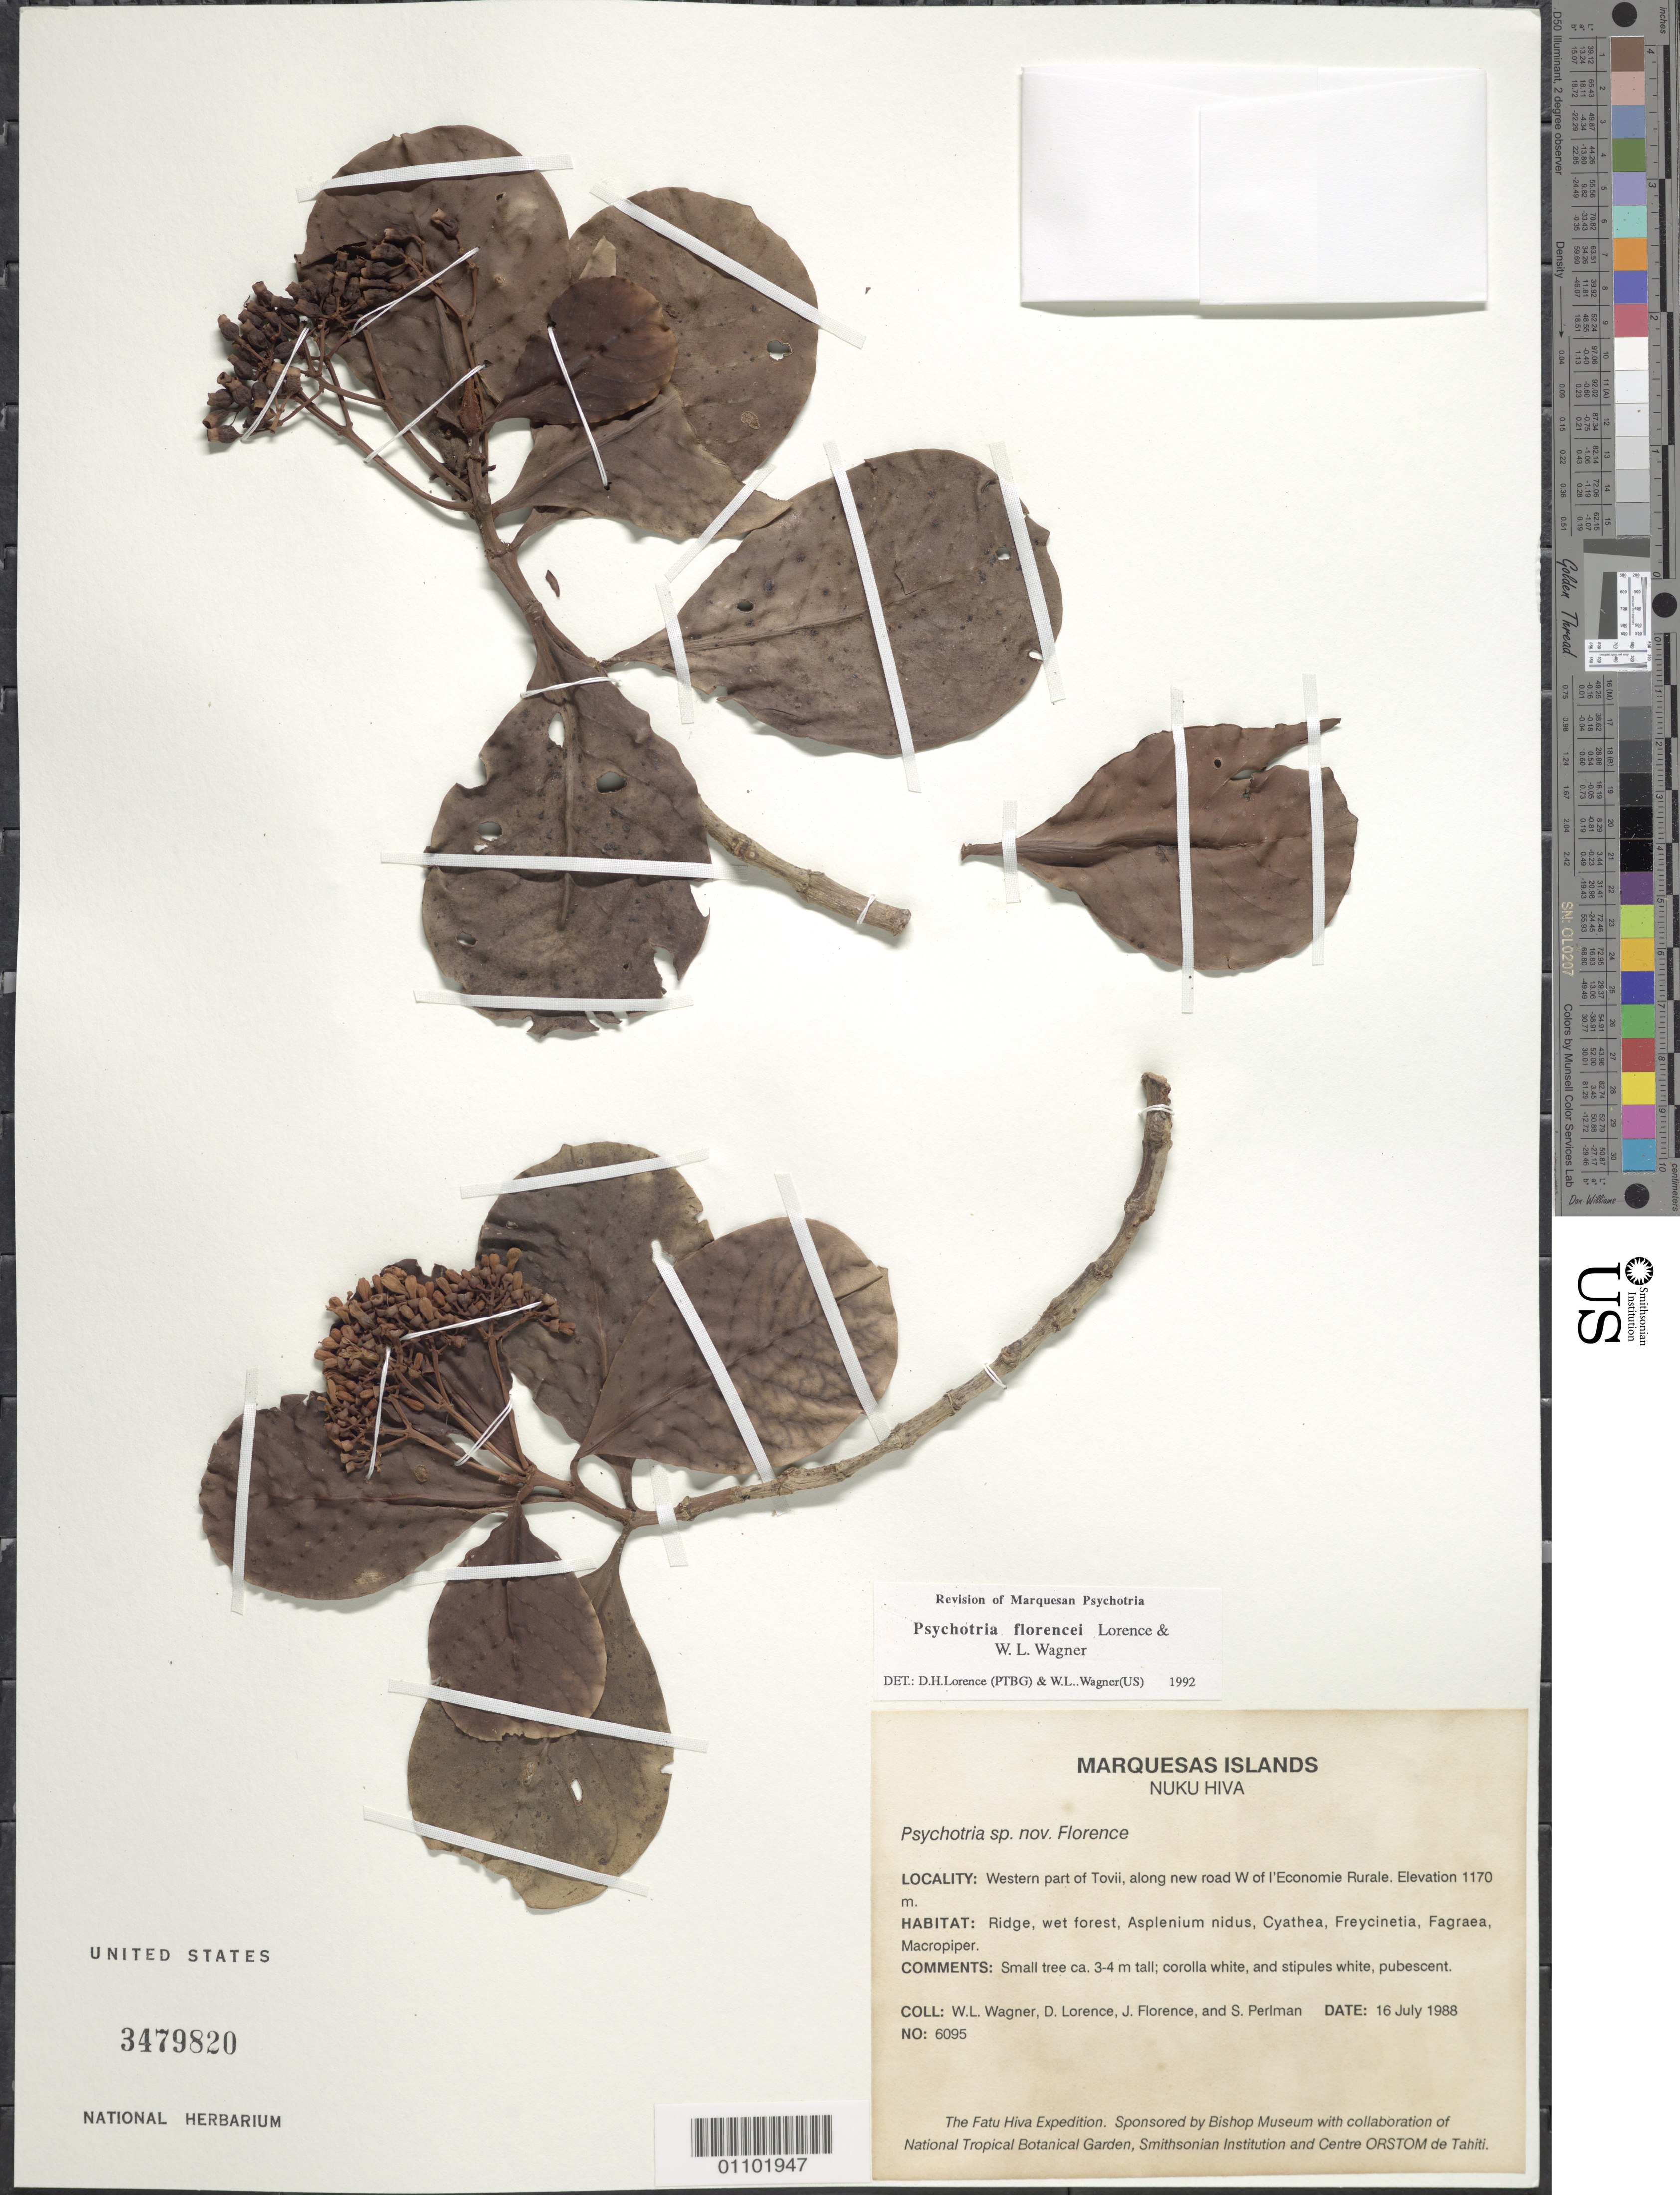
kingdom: Plantae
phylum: Tracheophyta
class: Magnoliopsida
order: Gentianales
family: Rubiaceae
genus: Psychotria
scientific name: Psychotria florencei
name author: Lorence & W.L. Wagner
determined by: Lorence, David H.; Wagner, W. H.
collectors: W. L. Wagner, D. Lorence, J. Florence & S. P. Perlman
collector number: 6095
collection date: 1988-07-16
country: French Polynesia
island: Nuku Hiva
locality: W part of Toovii, along new road W of l'Economie Rurale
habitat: Ridge, wet forest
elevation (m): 1170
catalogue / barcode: US 3479820